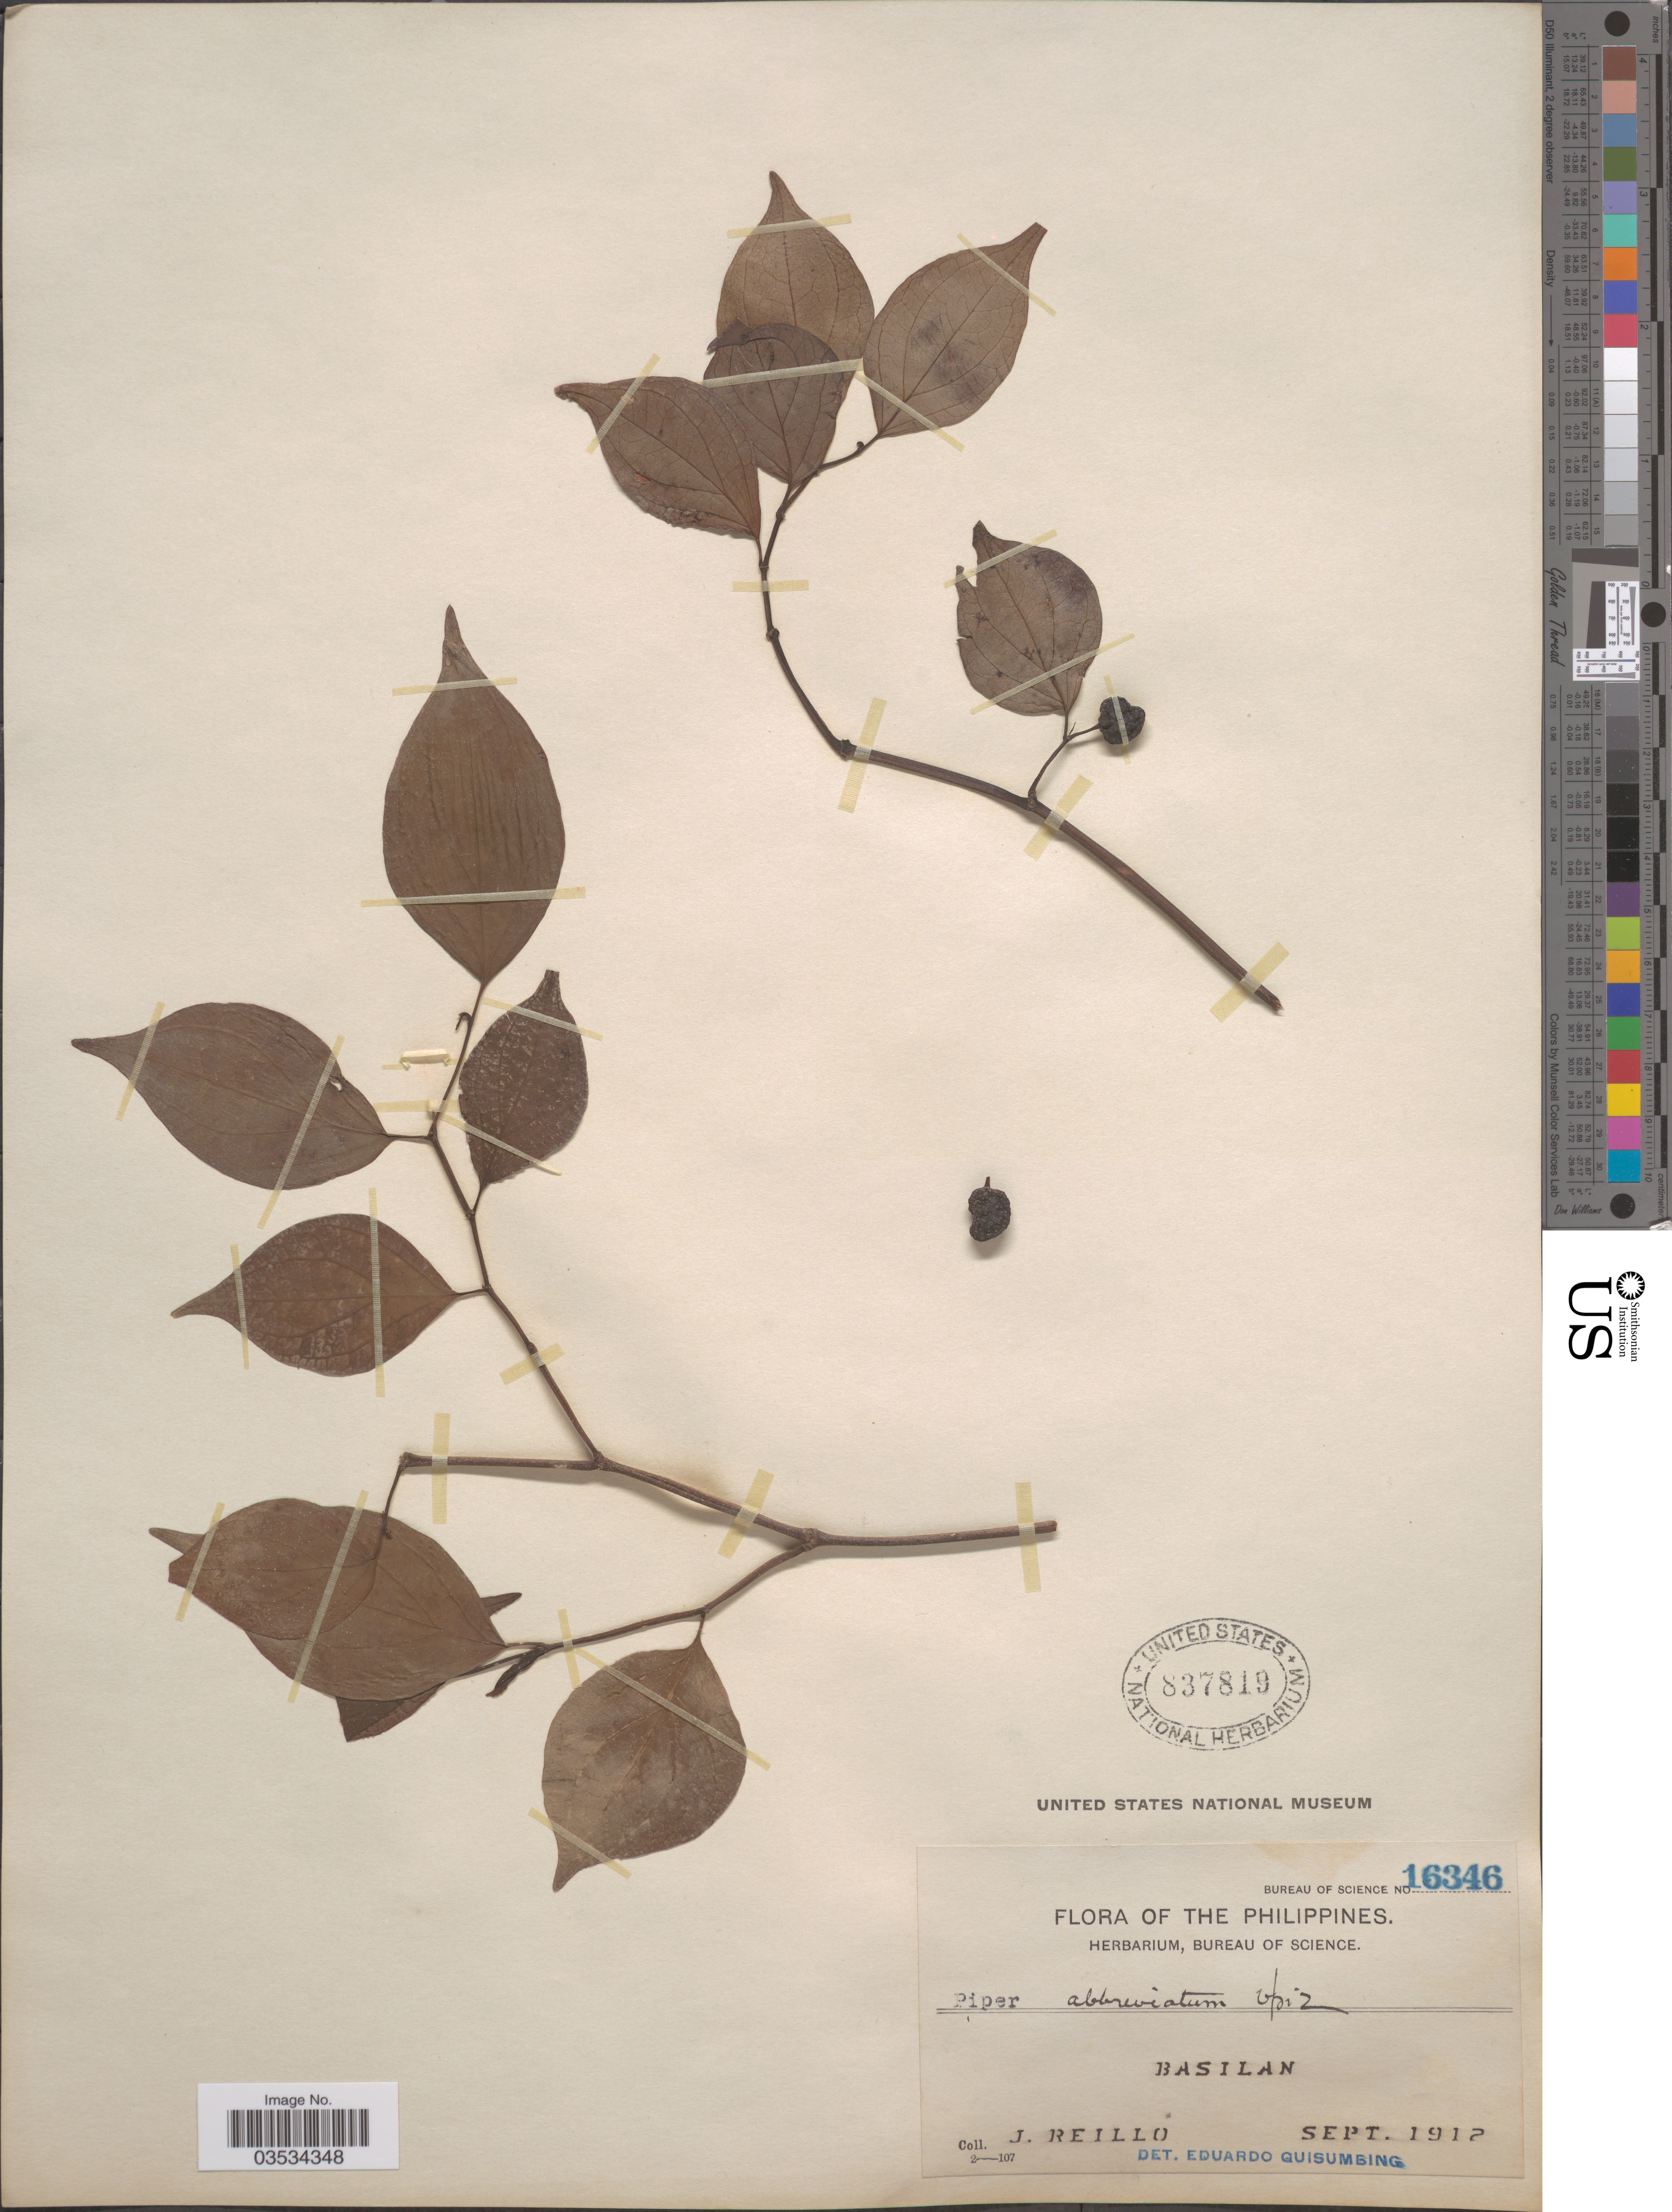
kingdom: Plantae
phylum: Tracheophyta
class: Magnoliopsida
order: Piperales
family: Piperaceae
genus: Piper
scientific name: Piper abbreviatum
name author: Opiz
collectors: J. Reillo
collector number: Bureau of Science 16346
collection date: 1912-09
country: Philippines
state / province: Muslim Mindanao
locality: Basilan.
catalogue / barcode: US 837819